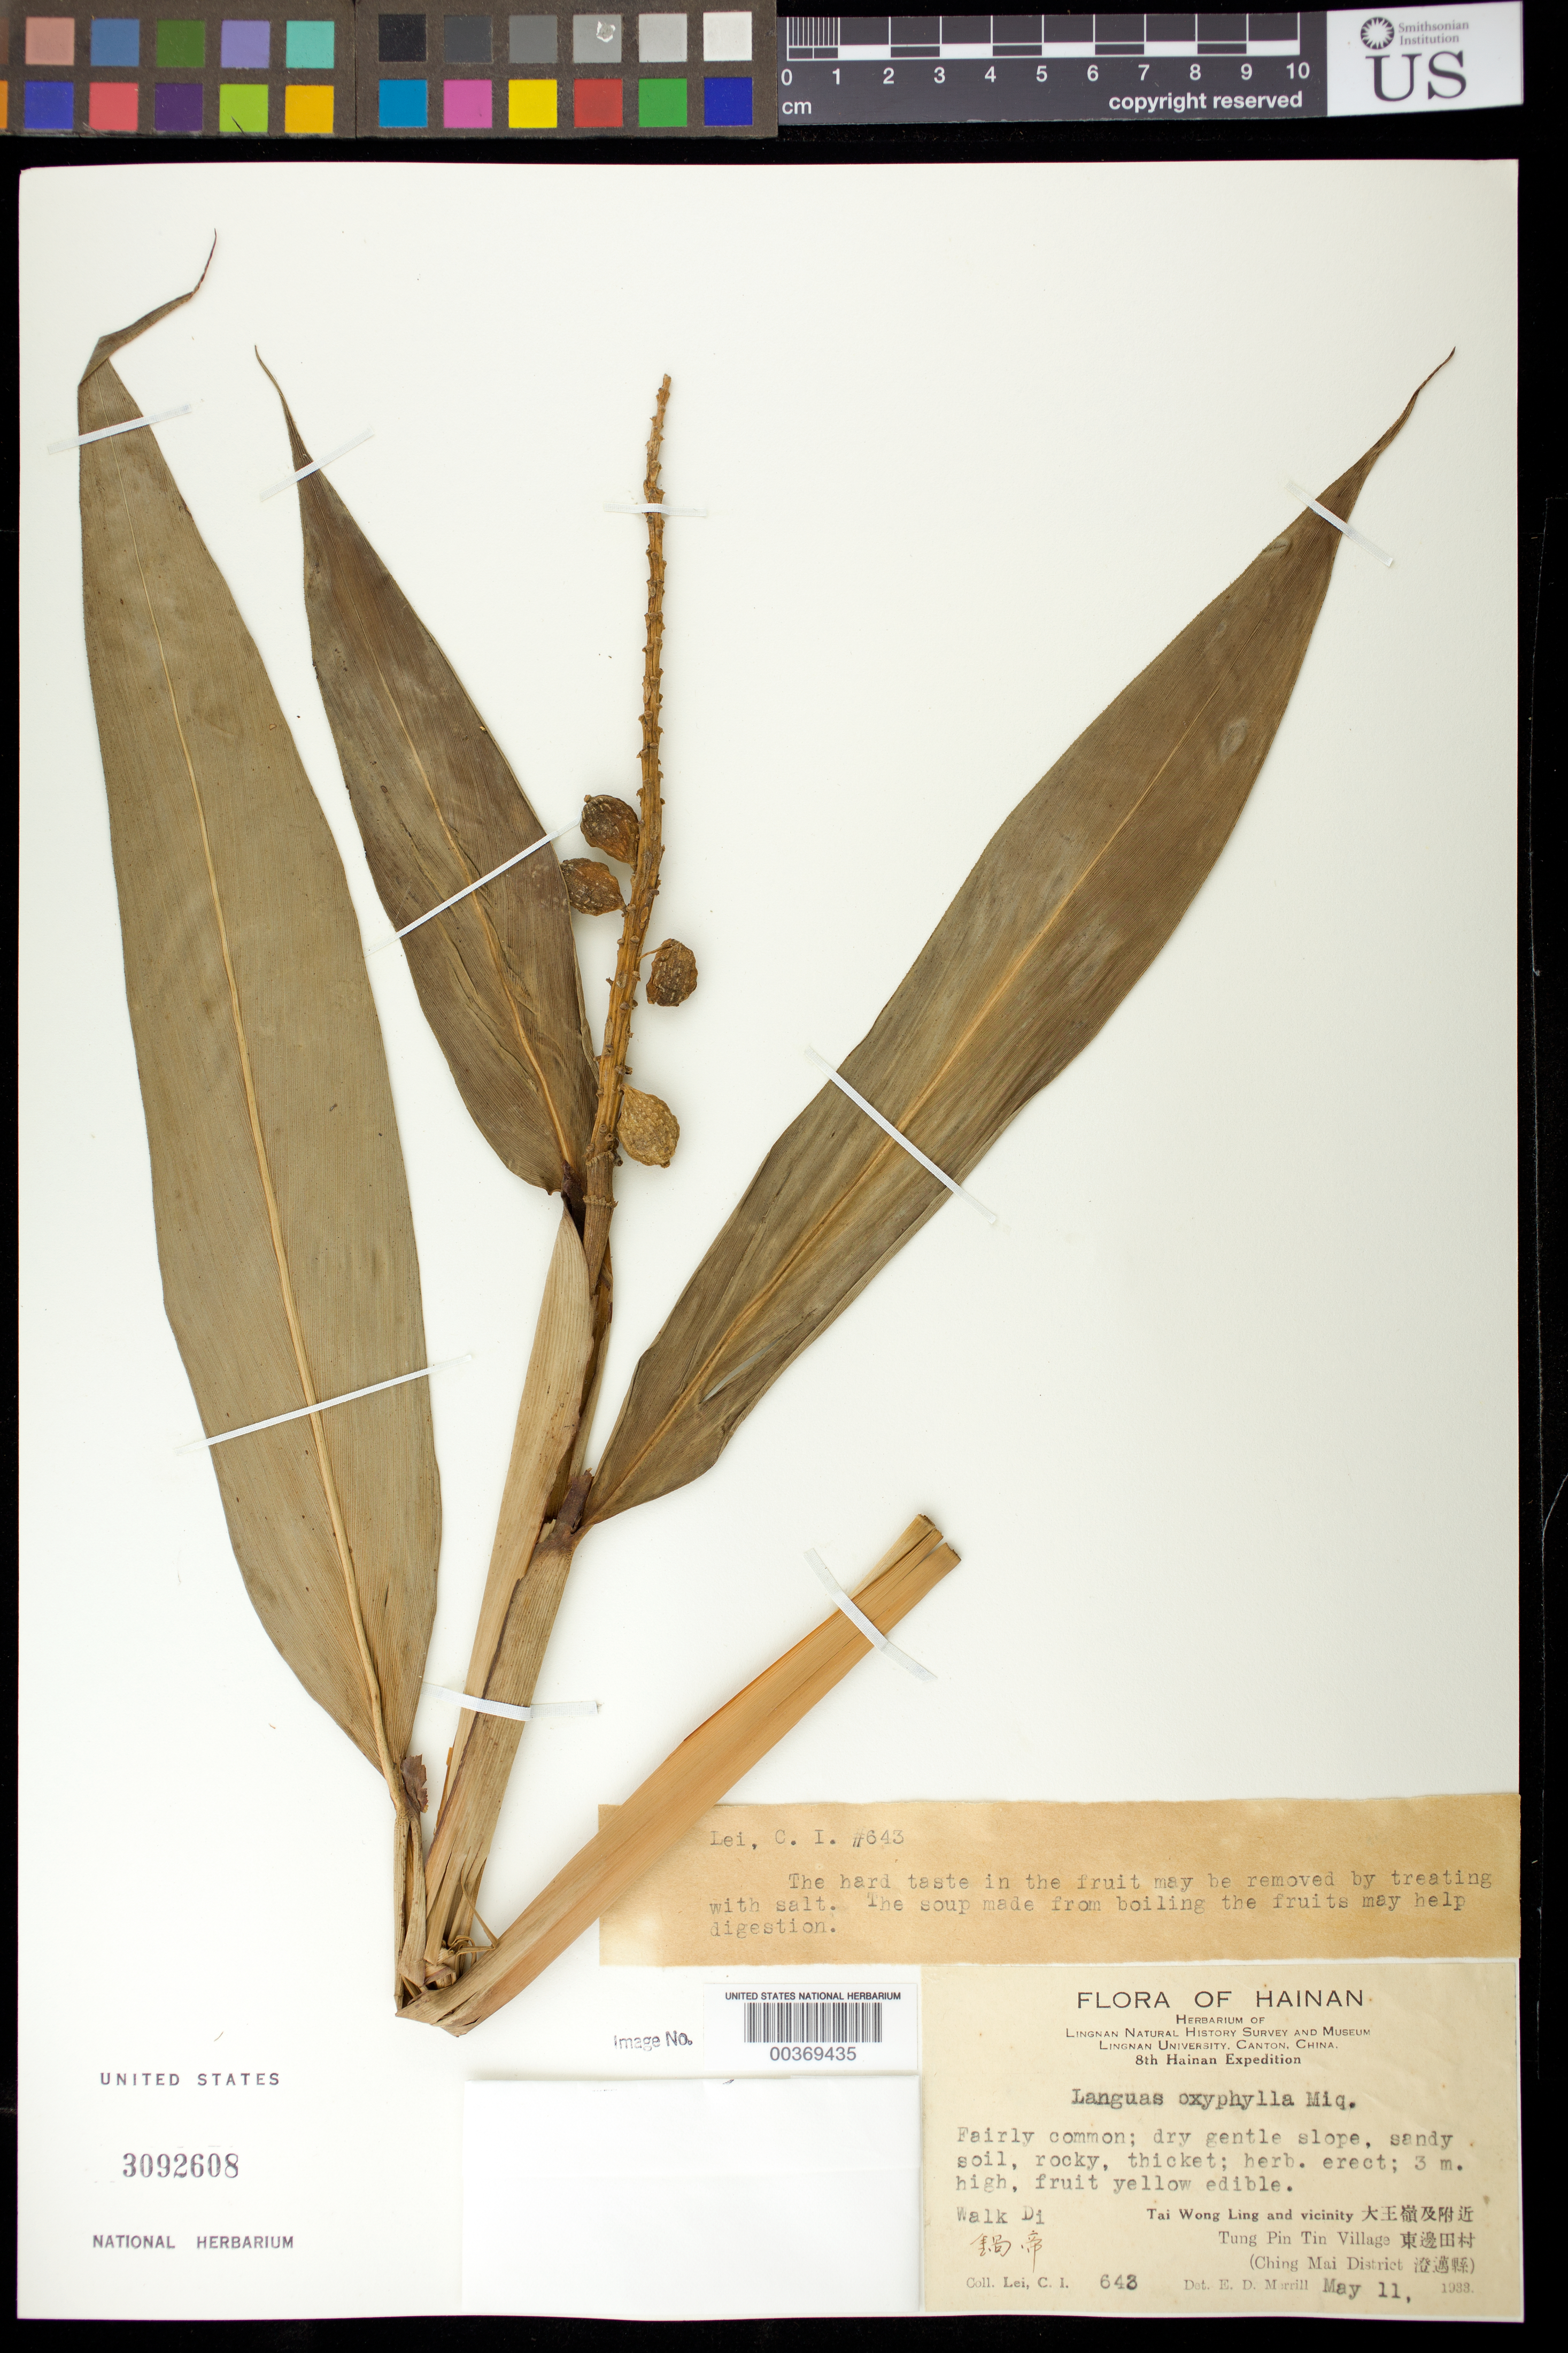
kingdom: Plantae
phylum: Tracheophyta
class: Liliopsida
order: Zingiberales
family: Zingiberaceae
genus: Alpinia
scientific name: Alpinia oxyphylla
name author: Miq.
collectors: C. I. Lei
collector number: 643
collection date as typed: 11 May 1933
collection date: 1933-05-11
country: China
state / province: Hainan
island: Hainan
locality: Flora of hainan, tai wong ling and vicinity, tung pin tin village, (ching mai dist)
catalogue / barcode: US 3092608